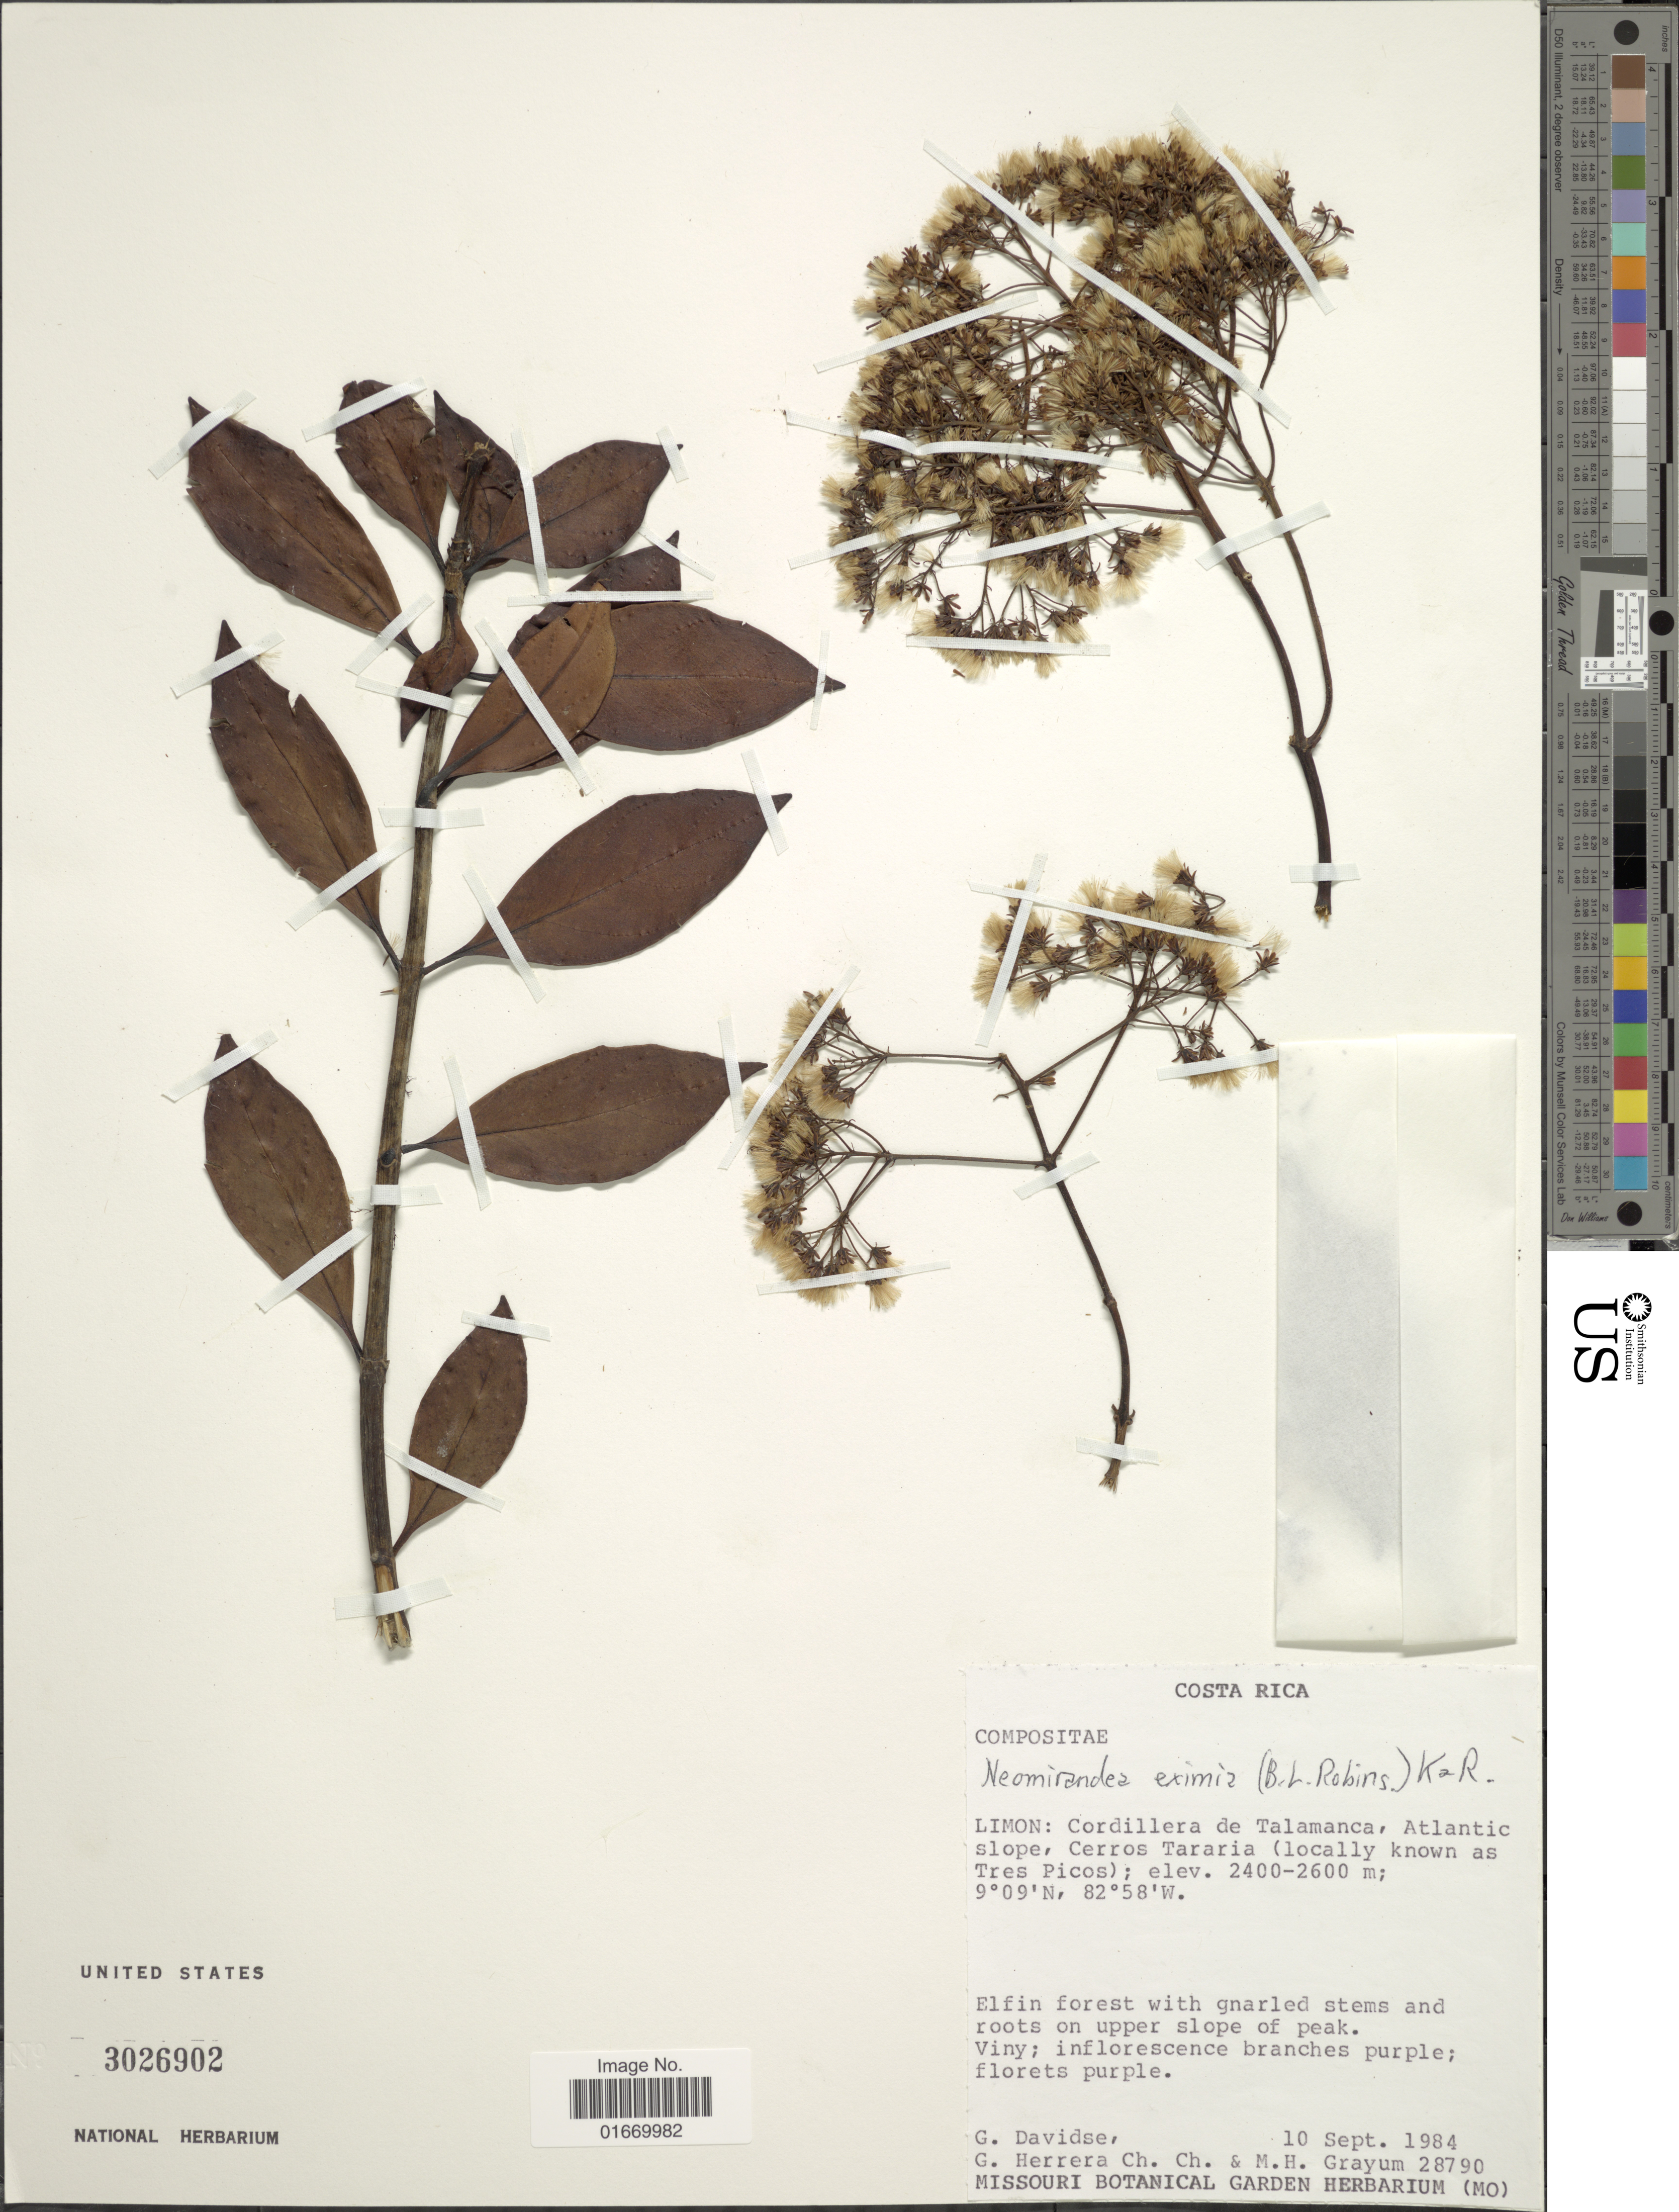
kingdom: Plantae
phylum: Tracheophyta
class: Magnoliopsida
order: Asterales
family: Asteraceae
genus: Neomirandea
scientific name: Neomirandea eximia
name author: (B.L. Rob.) R.M. King & H. Rob.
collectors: G. Davidse, G. Herrera Ch., C. Grayum & M. H. Grayum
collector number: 28790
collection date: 1984-09-10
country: Costa Rica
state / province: Limón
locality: Cordillera de Talamanca, Atlantic slope, Cerros Tararia (locally known as Tres Picos)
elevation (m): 2400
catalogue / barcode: US 3026902